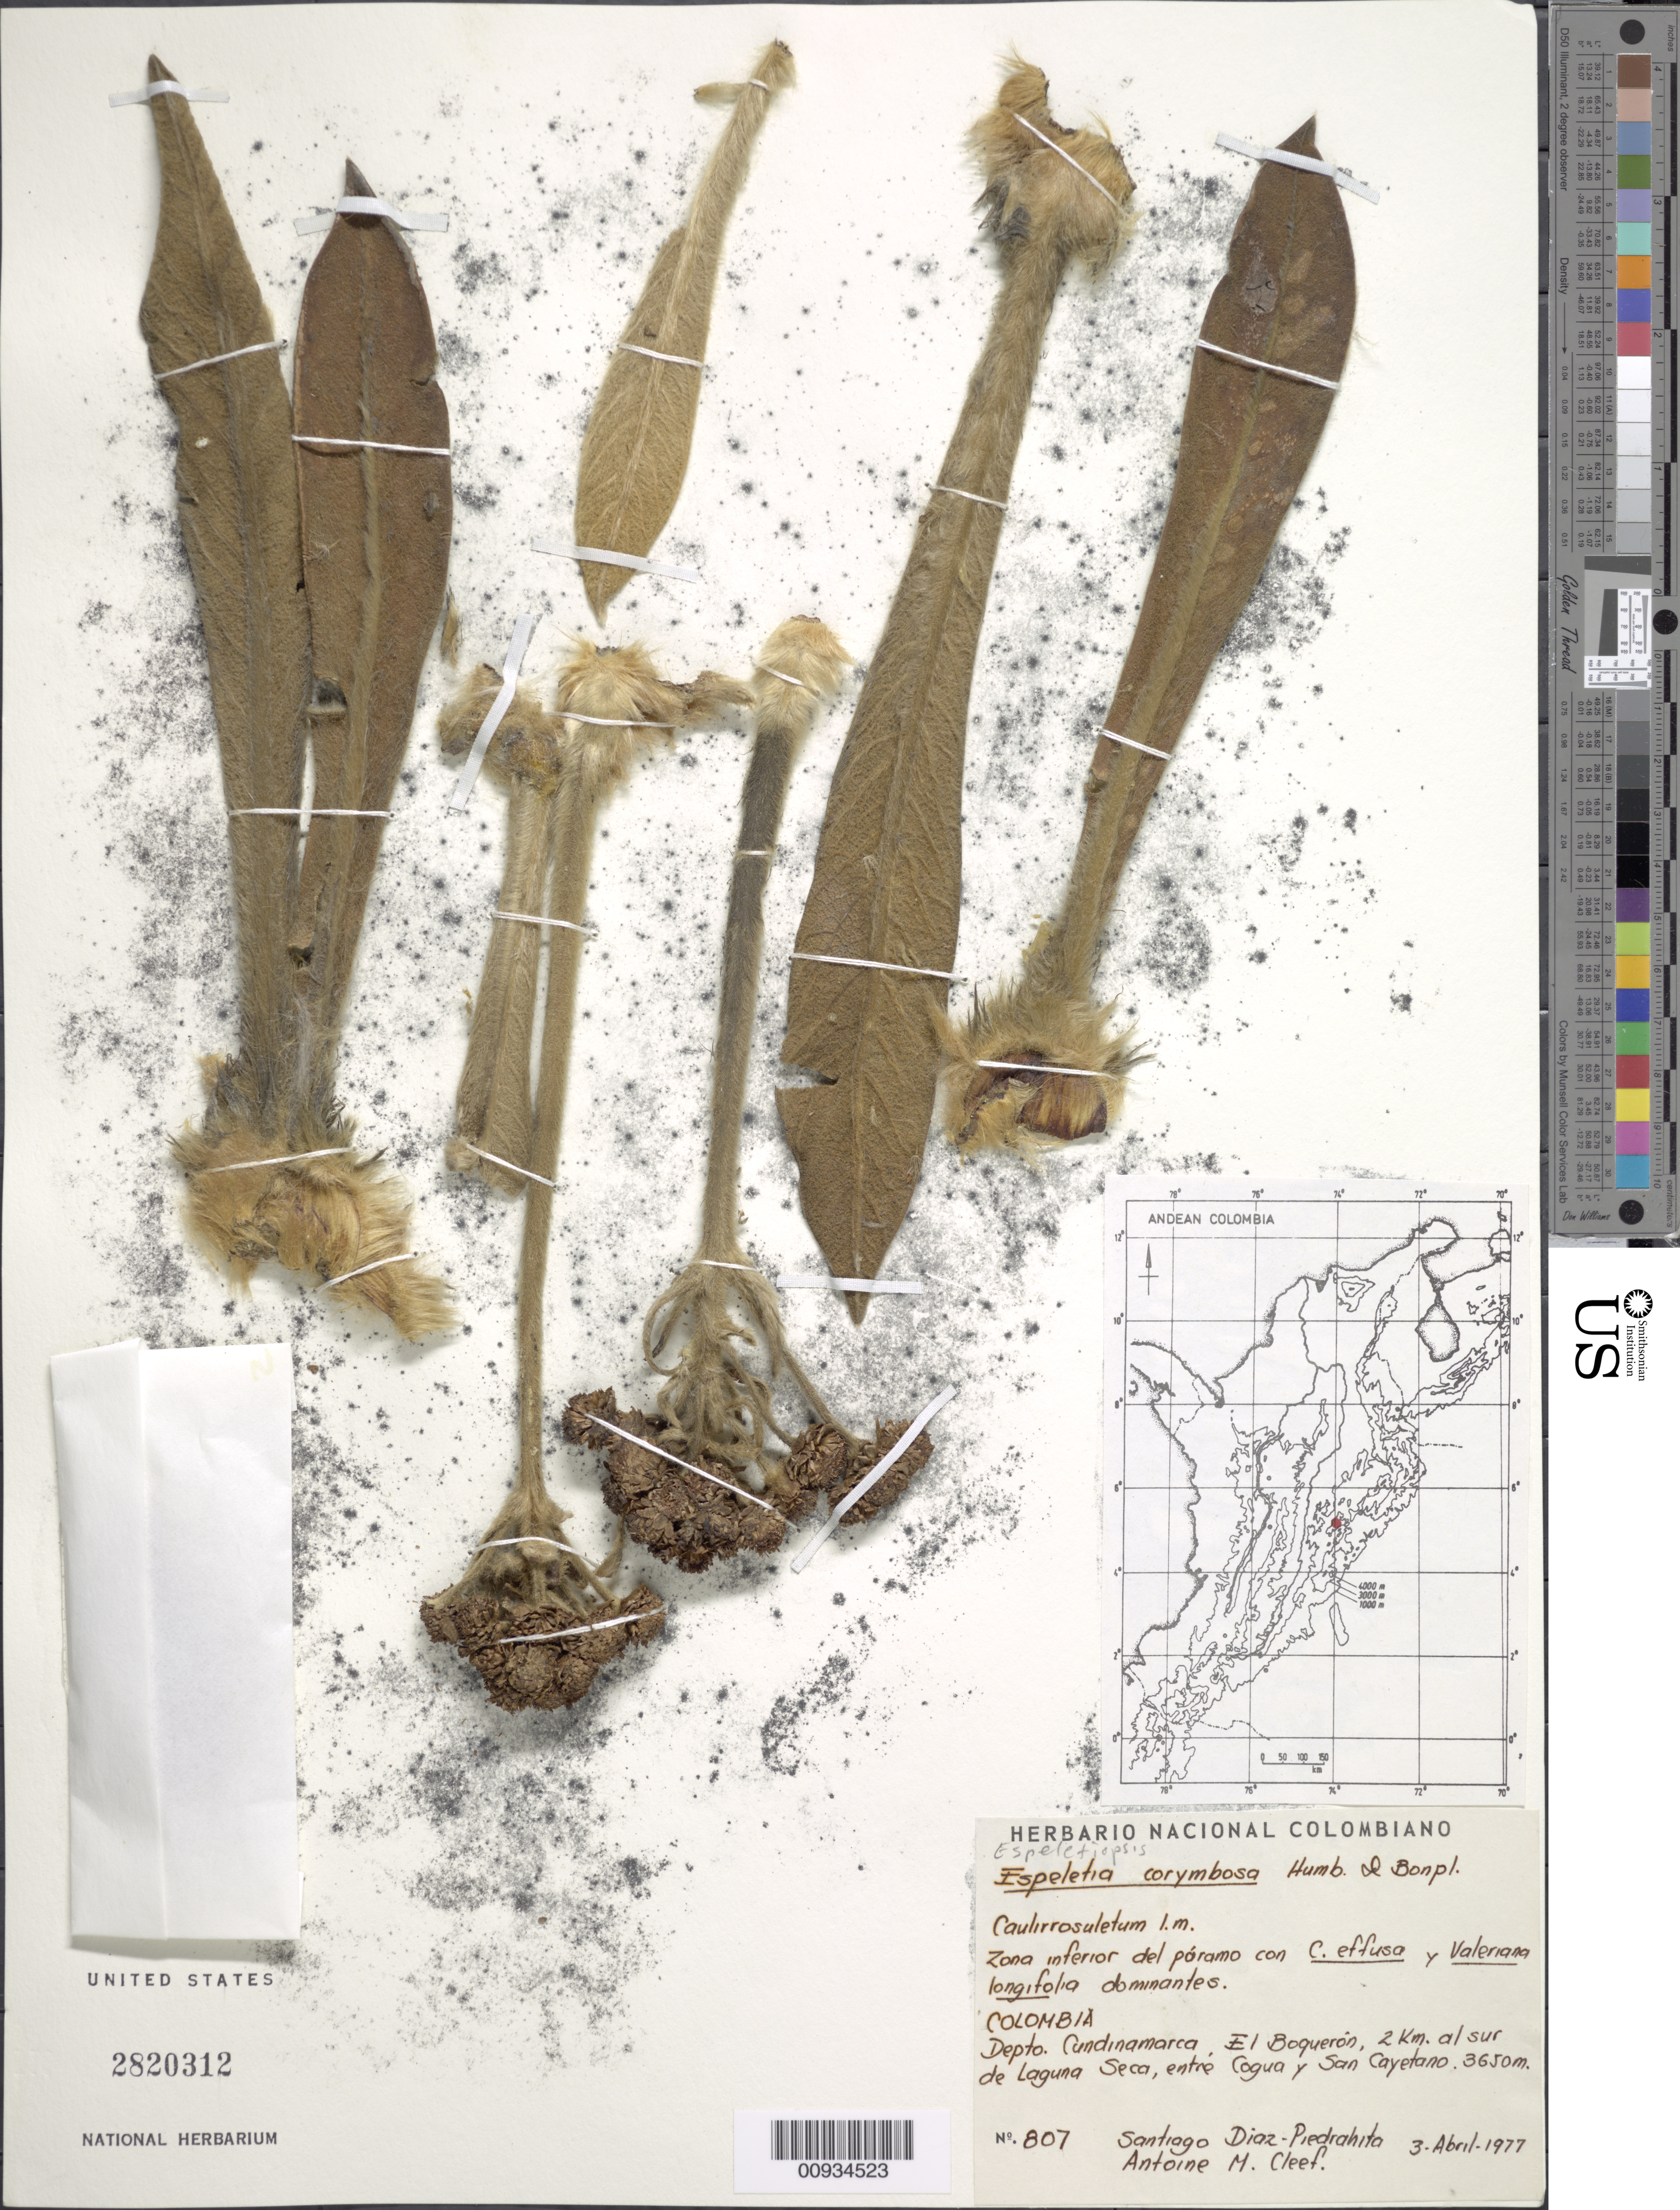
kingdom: Plantae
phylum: Tracheophyta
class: Magnoliopsida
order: Asterales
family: Asteraceae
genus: Espeletiopsis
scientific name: Espeletiopsis corymbosa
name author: (Humb. & Bonpl.) Cuatrec.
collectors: S. Díaz Píedrahíta & A. M. Cleef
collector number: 807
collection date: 1977-04-03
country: Colombia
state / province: Cundinamarca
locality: Depto. Cundinamarca, El Boqueron, 2 Km. al sur de Laguna Seca, entre Cogua y San Cayetano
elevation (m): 3650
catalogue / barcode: US 2820312